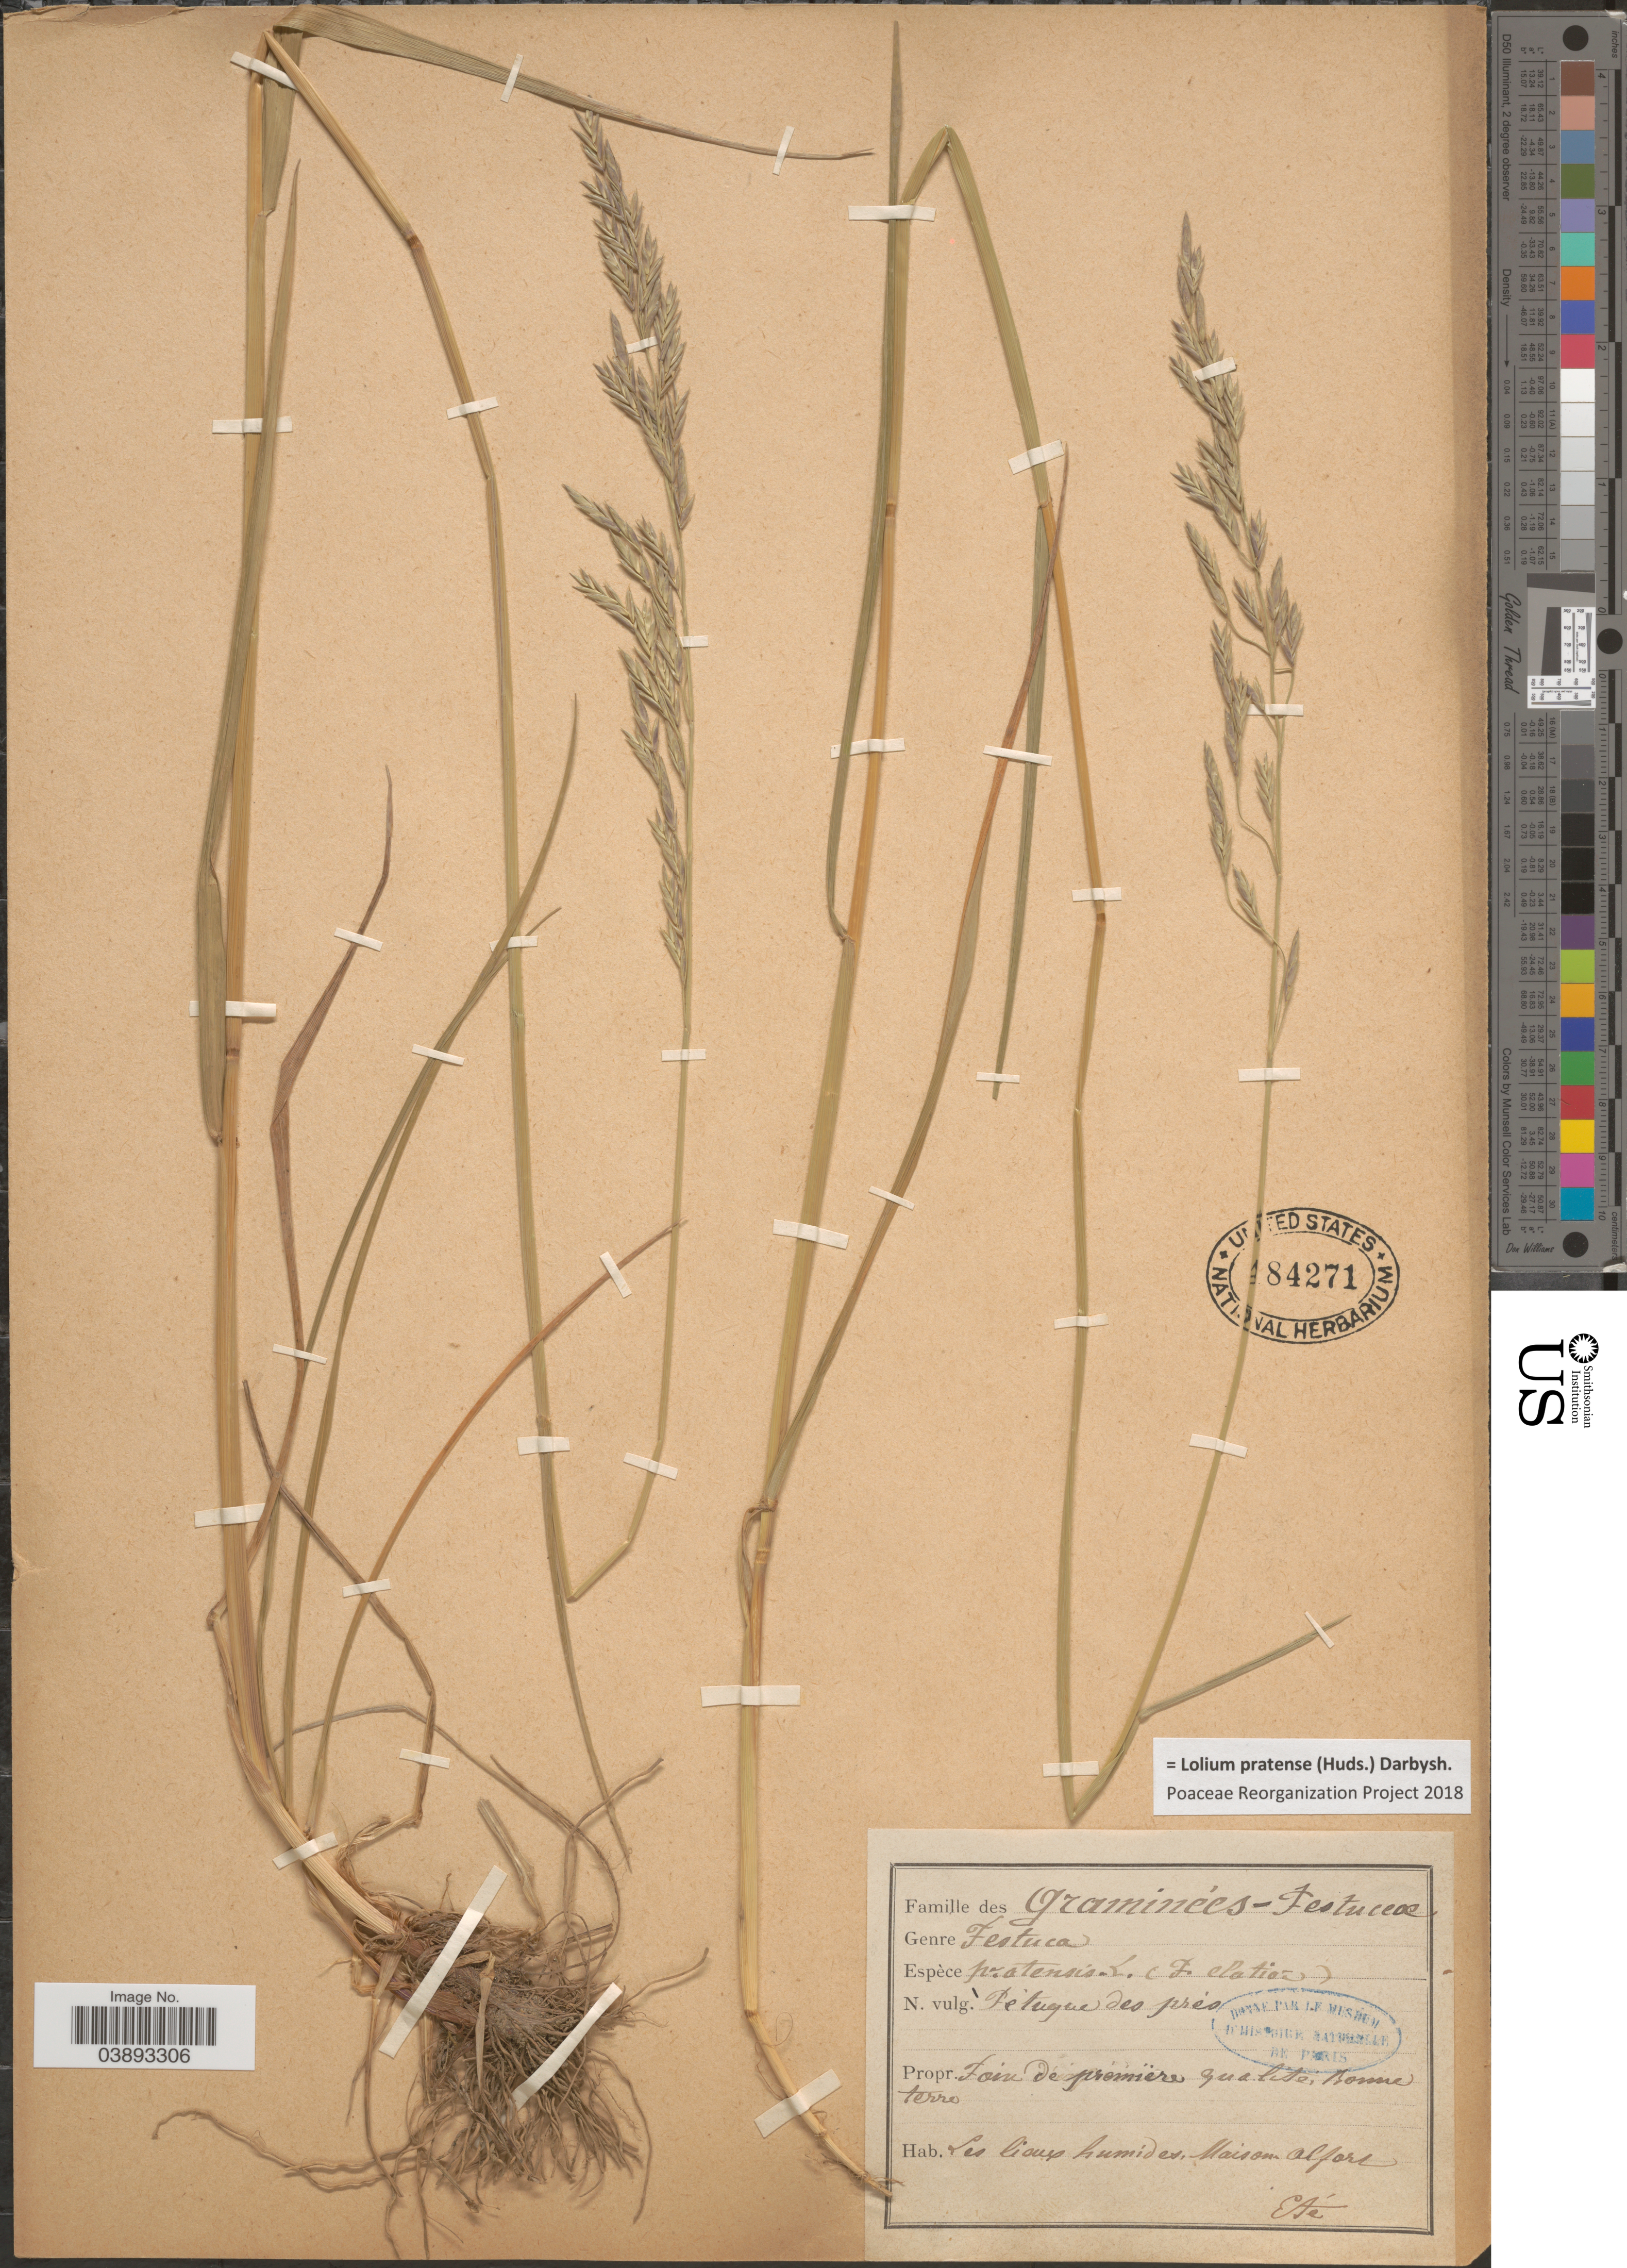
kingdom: Plantae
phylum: Tracheophyta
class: Liliopsida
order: Poales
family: Poaceae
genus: Lolium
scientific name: Lolium pratense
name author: (Huds.) Darbysh.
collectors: Eté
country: France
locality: Les lieux humides Maisons Alfort.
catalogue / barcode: US 484271